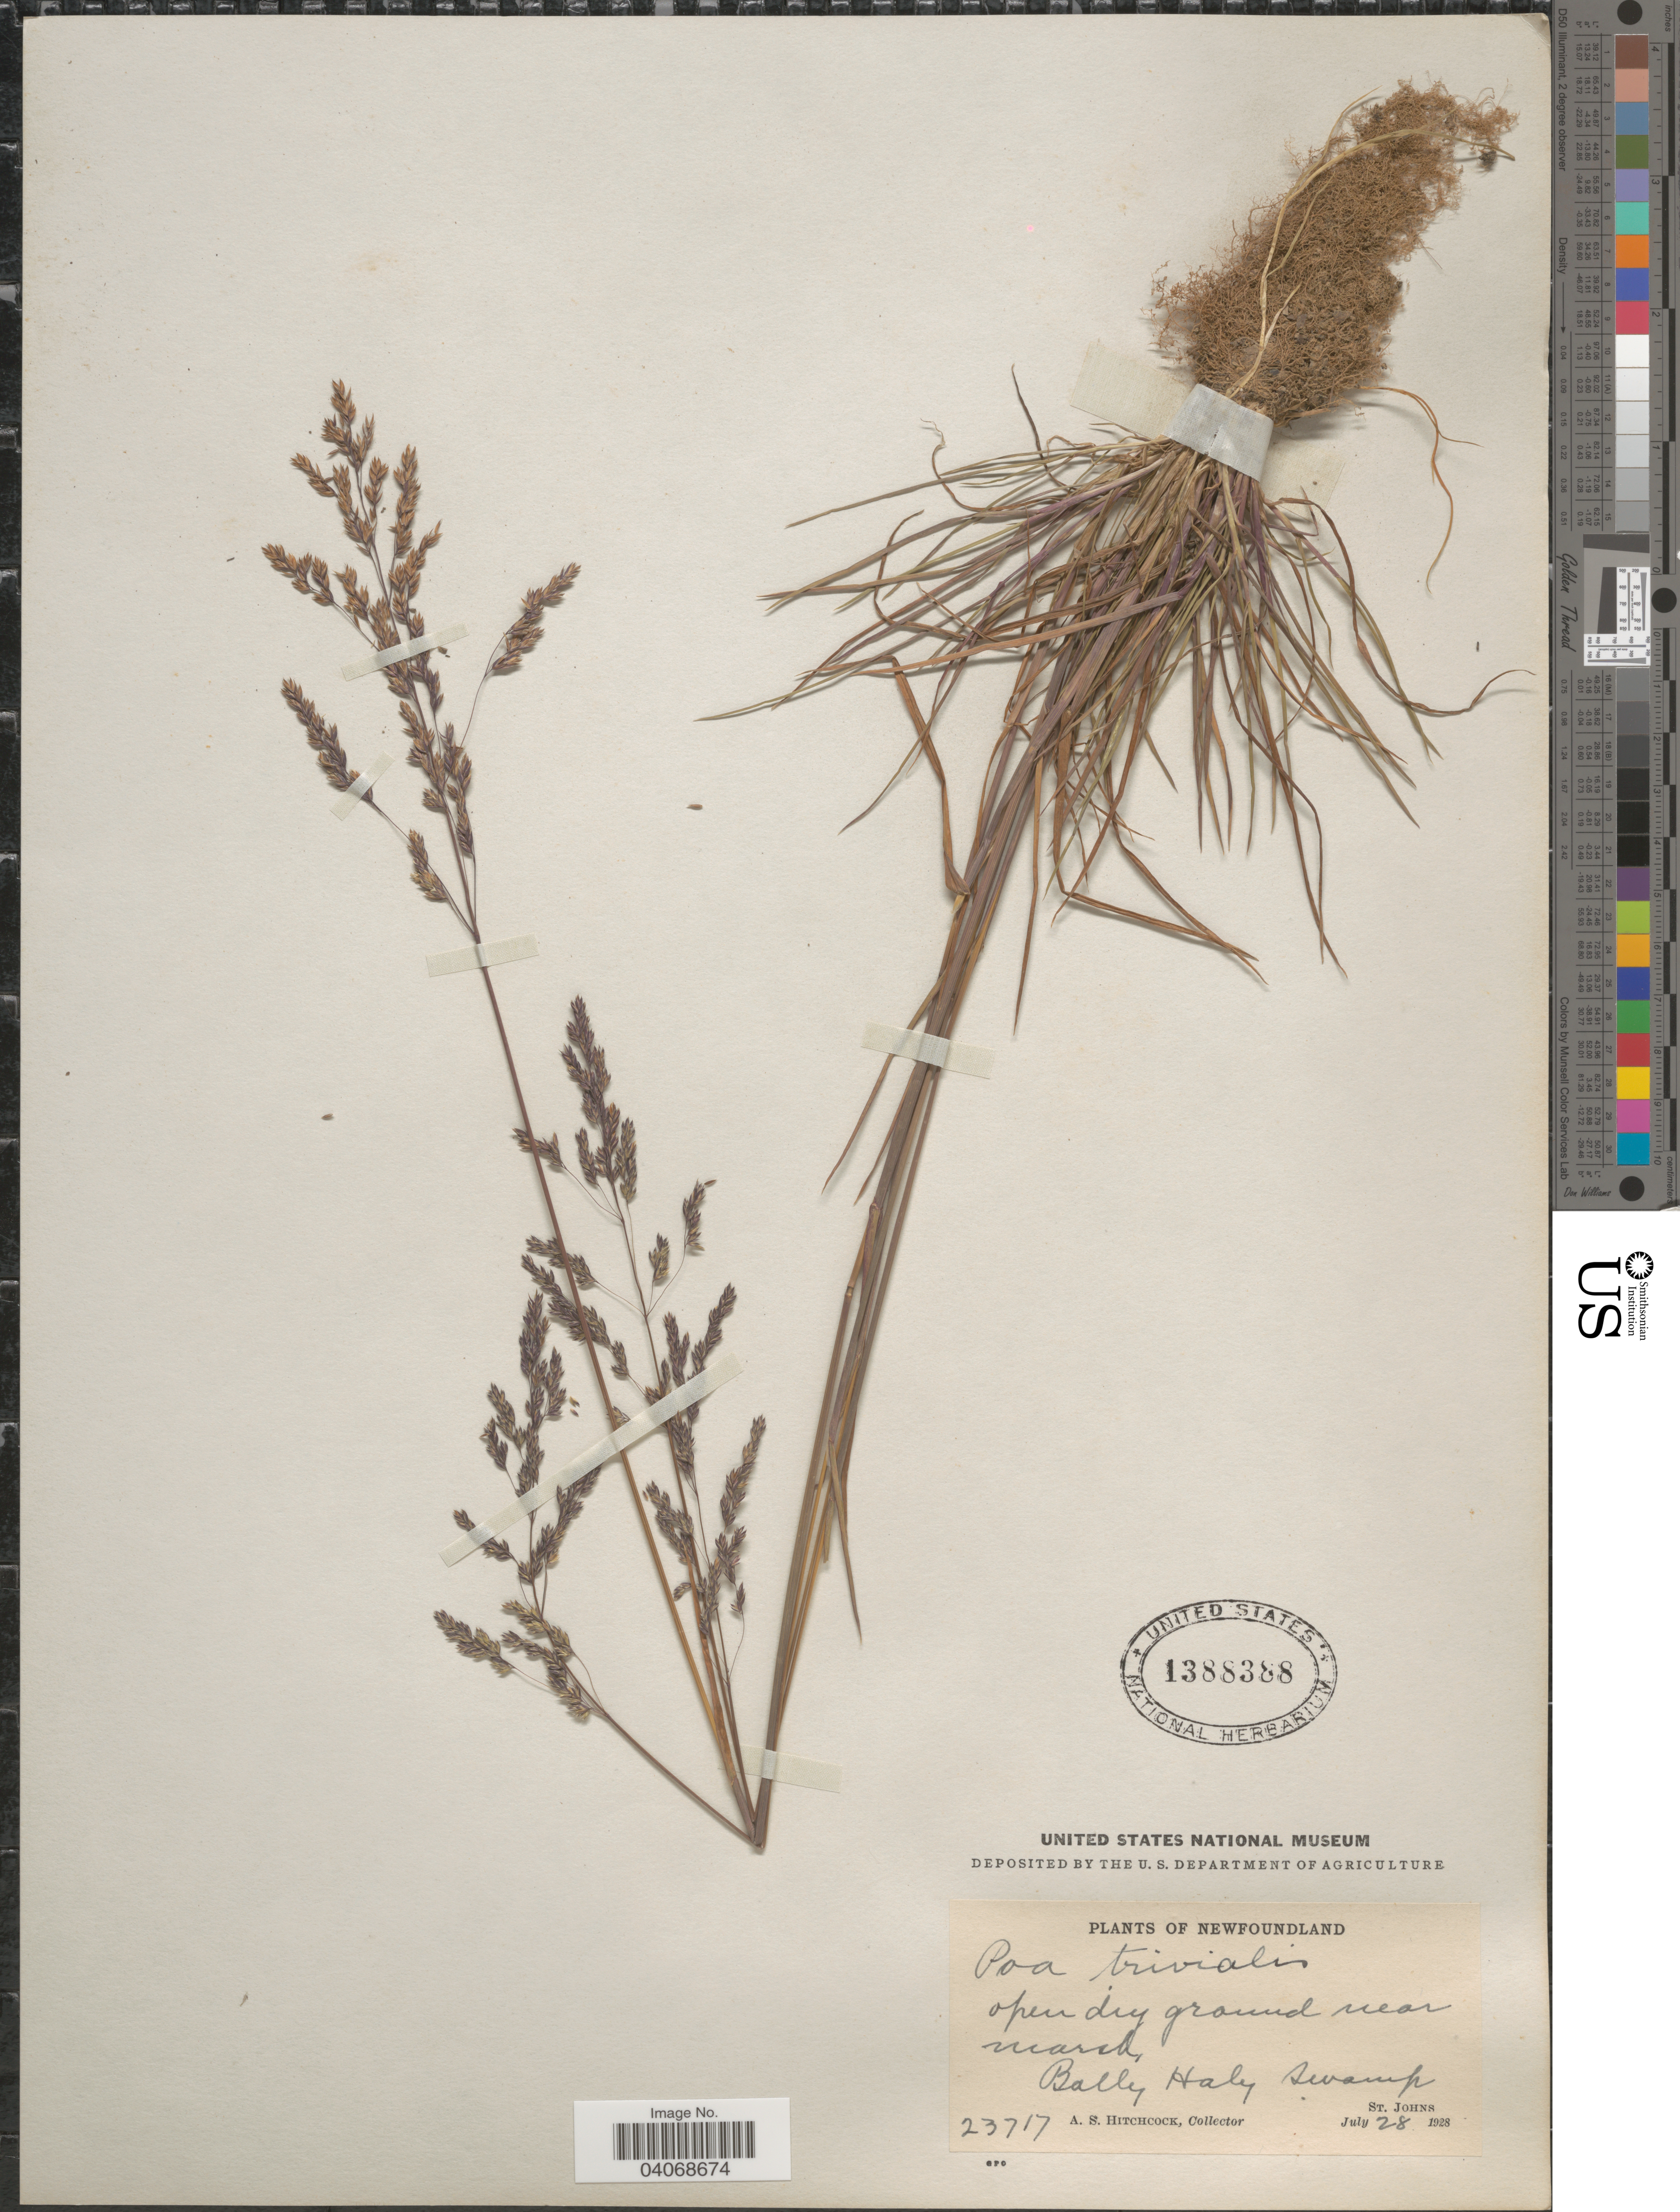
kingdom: Plantae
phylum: Tracheophyta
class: Liliopsida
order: Poales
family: Poaceae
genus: Poa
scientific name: Poa trivialis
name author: L.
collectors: A. S. Hitchcock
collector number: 23717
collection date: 1928-07-28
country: Canada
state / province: Newfoundland and Labrador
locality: Open dry ground near marsh, Bally Haly Swamp. St. Johns.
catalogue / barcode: US 1388388